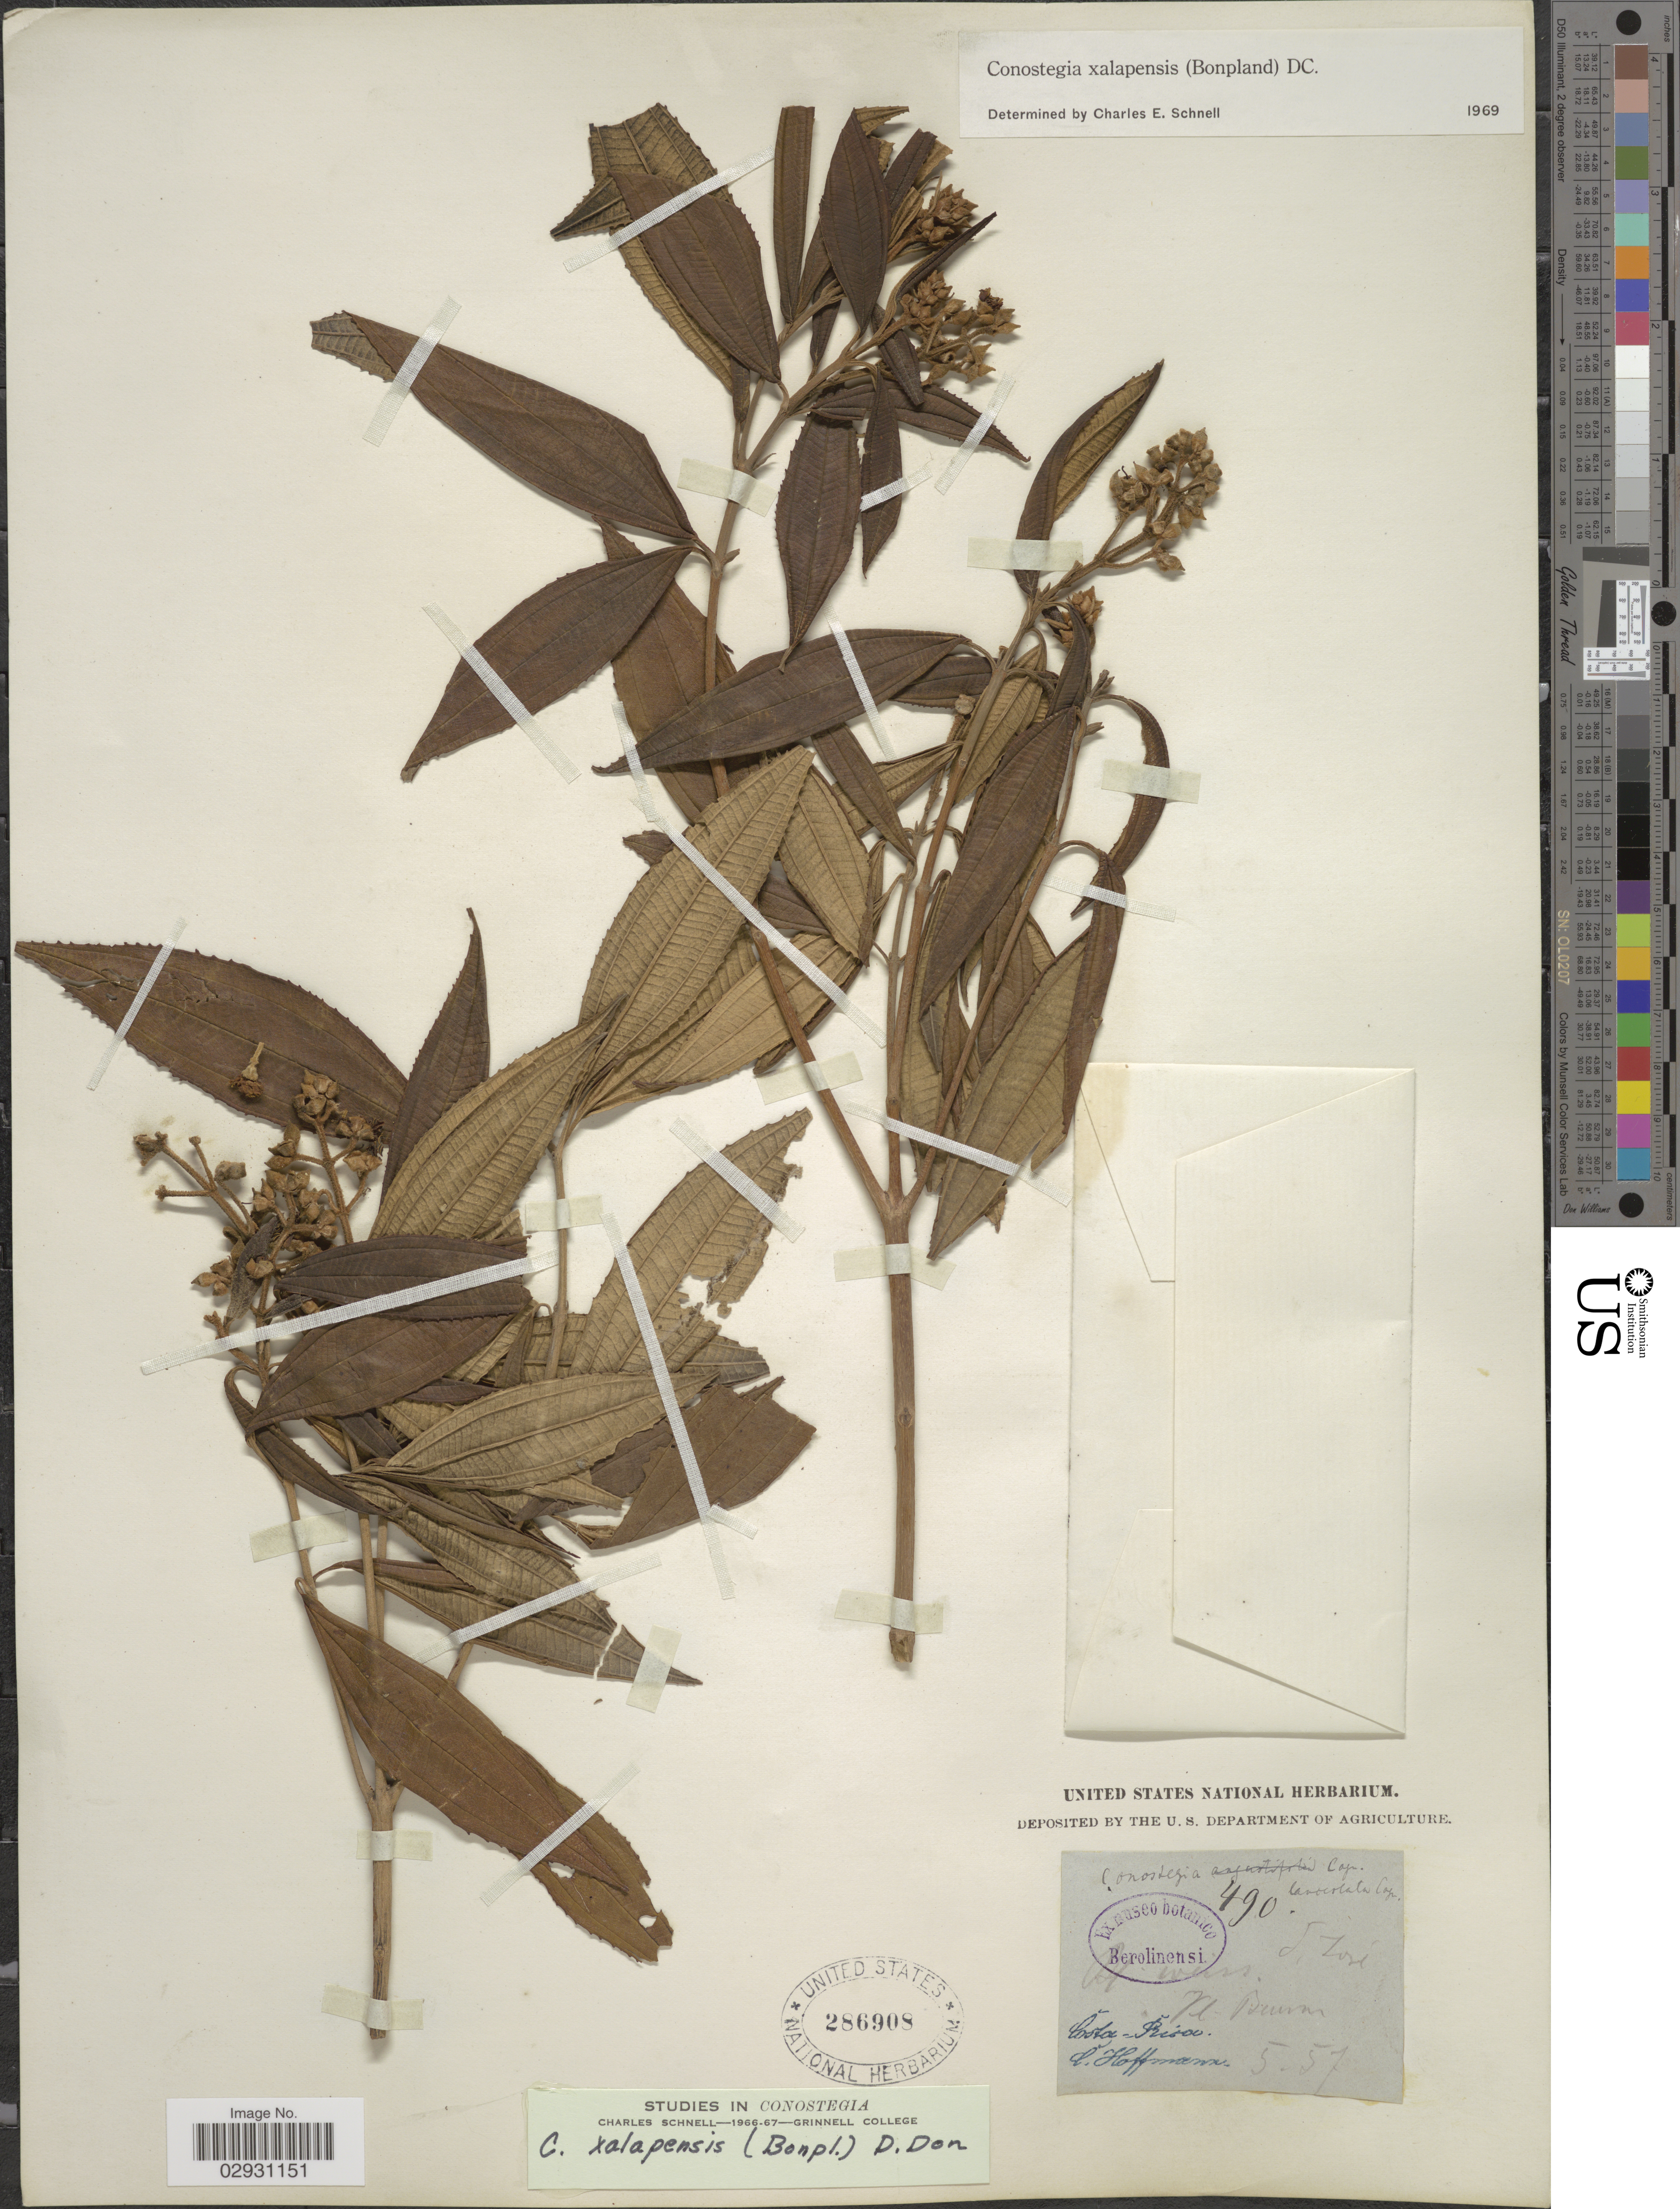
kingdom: Plantae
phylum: Tracheophyta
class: Magnoliopsida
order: Myrtales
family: Melastomataceae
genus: Conostegia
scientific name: Conostegia quadrangularis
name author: Schltdl. ex Steud.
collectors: C. Hoffmann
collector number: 490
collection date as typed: Transcribed d/m/y: /5/57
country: Costa Rica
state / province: San José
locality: S. José.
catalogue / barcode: US 286908